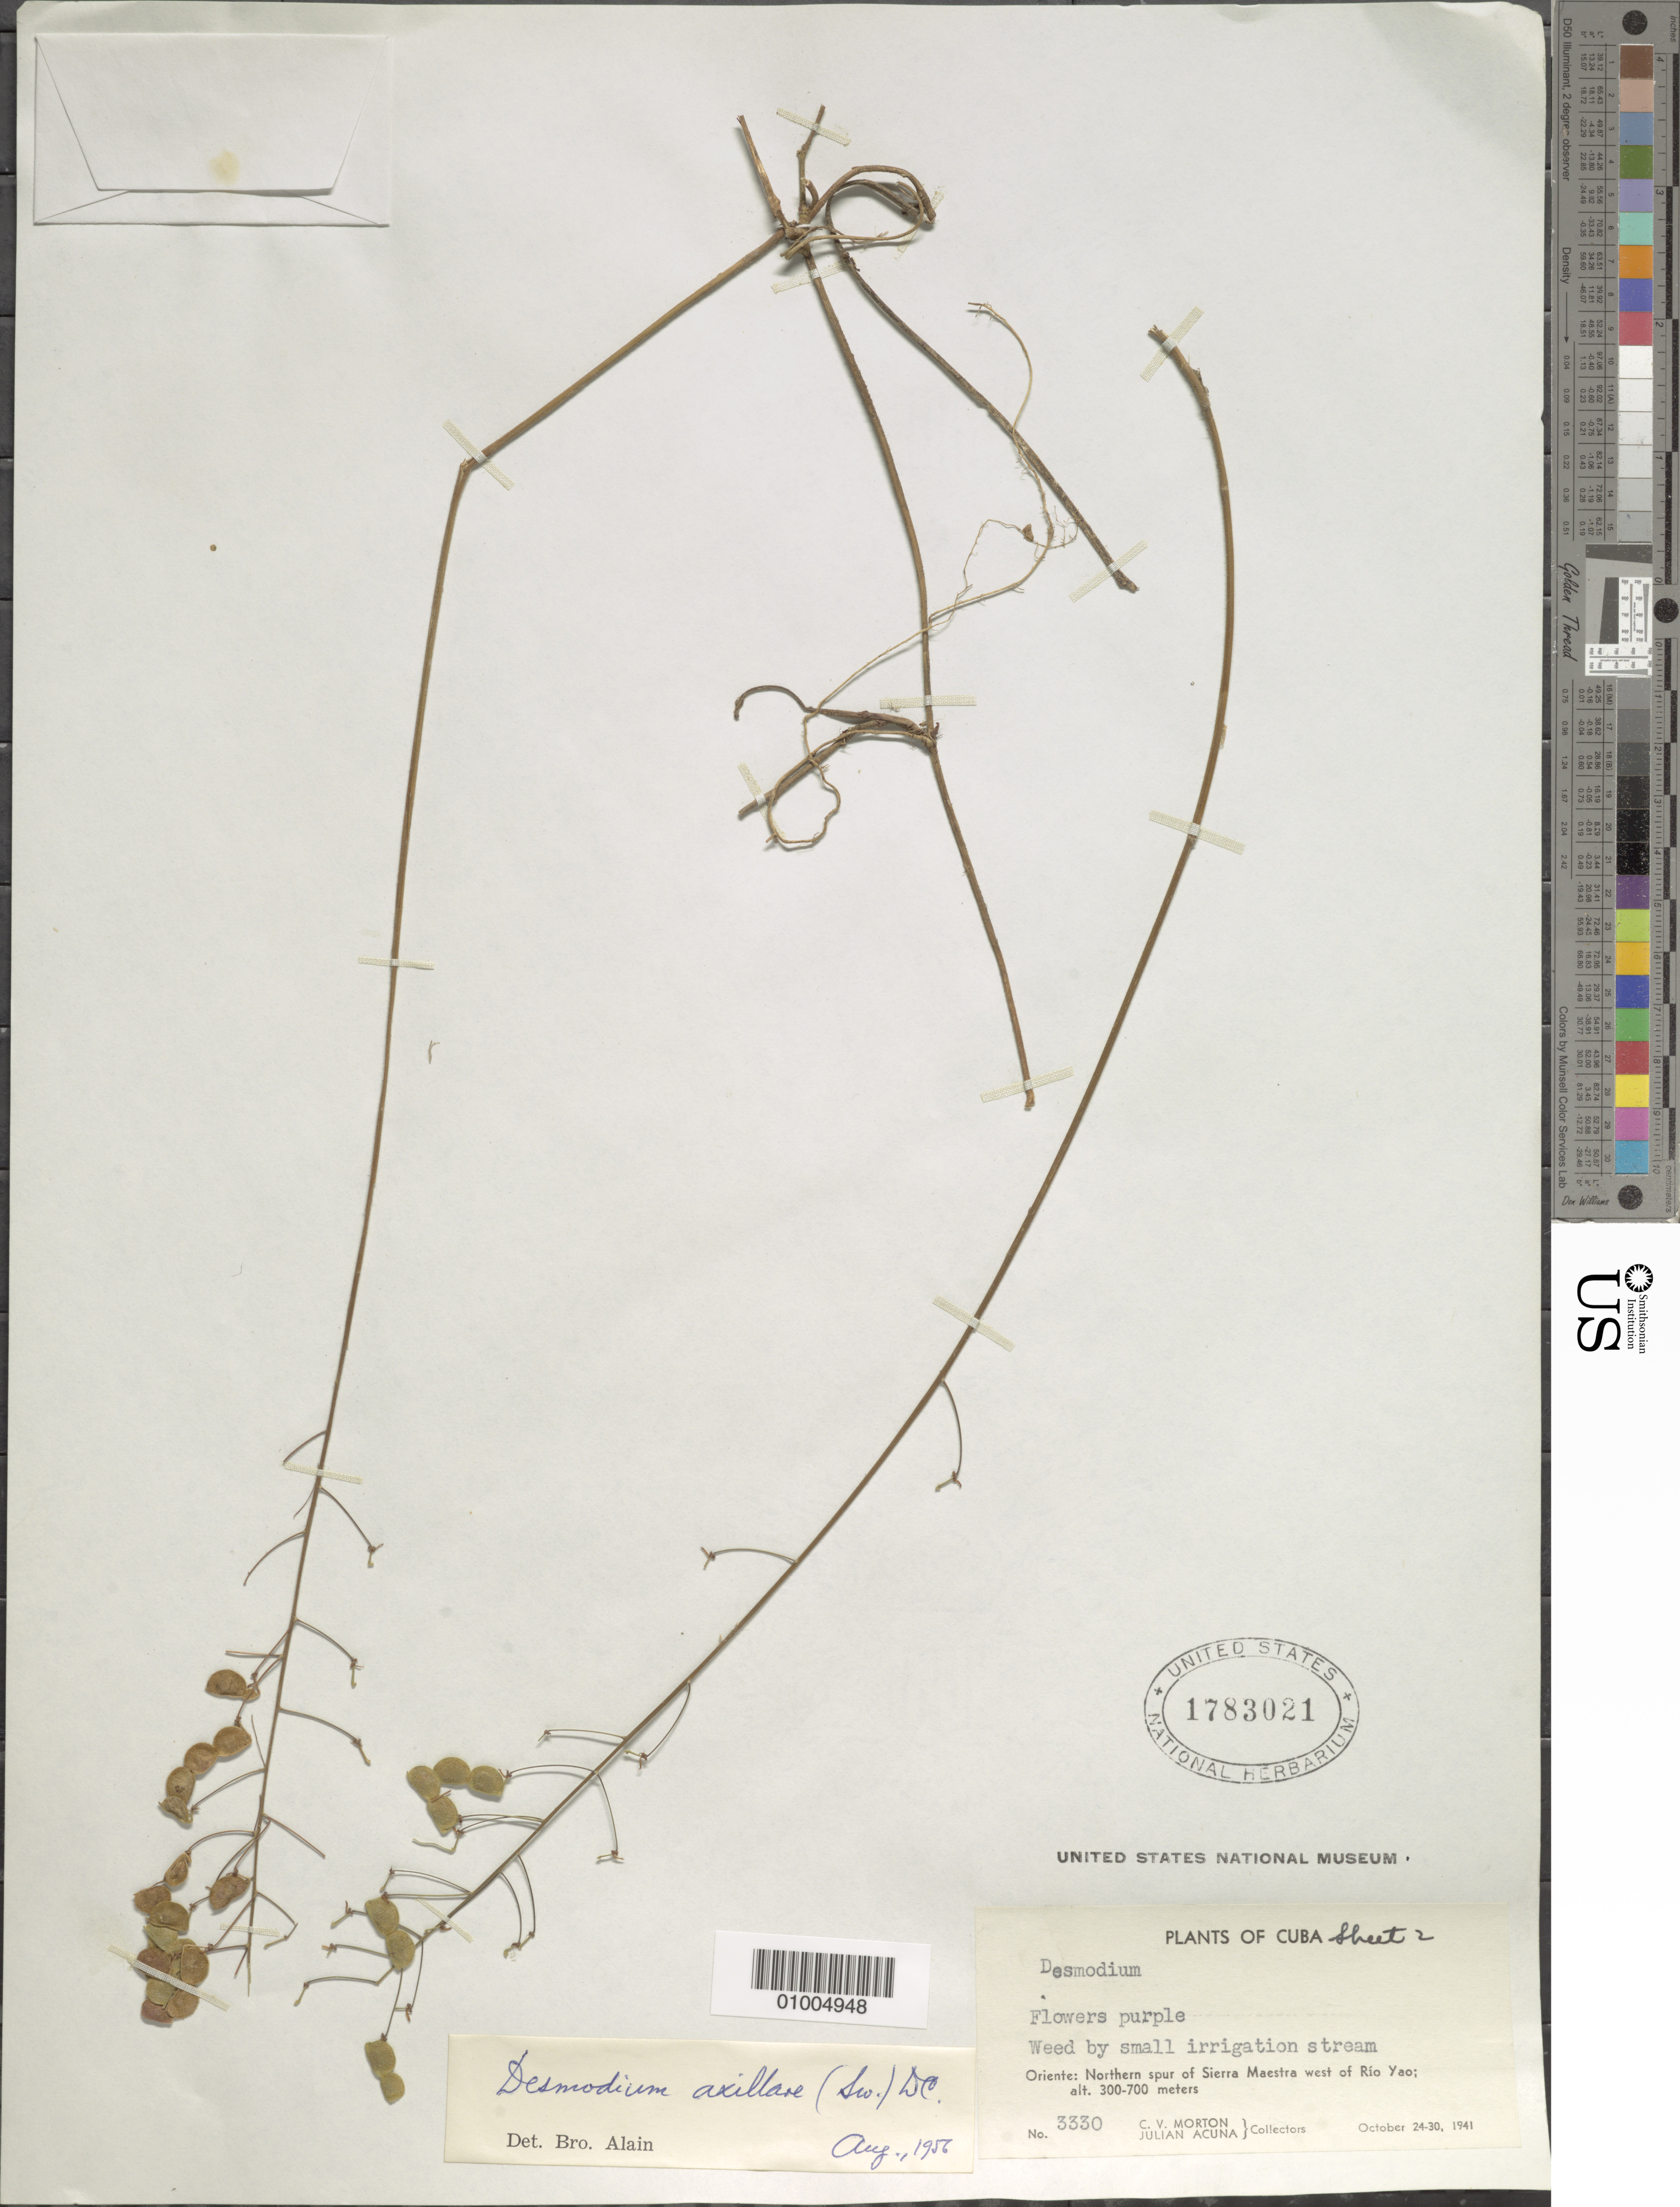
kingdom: Plantae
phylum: Tracheophyta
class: Magnoliopsida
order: Fabales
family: Fabaceae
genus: Desmodium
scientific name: Desmodium axillare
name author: (Sw.) DC.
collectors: C. V. Morton & J. Acuña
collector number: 3330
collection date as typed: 24 Oct 1941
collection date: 1941-10-24/1941-10-30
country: Cuba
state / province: Oriente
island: Cuba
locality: Northern spur of Sierra Maestra W of Rio Yao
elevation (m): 300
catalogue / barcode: US 1783021